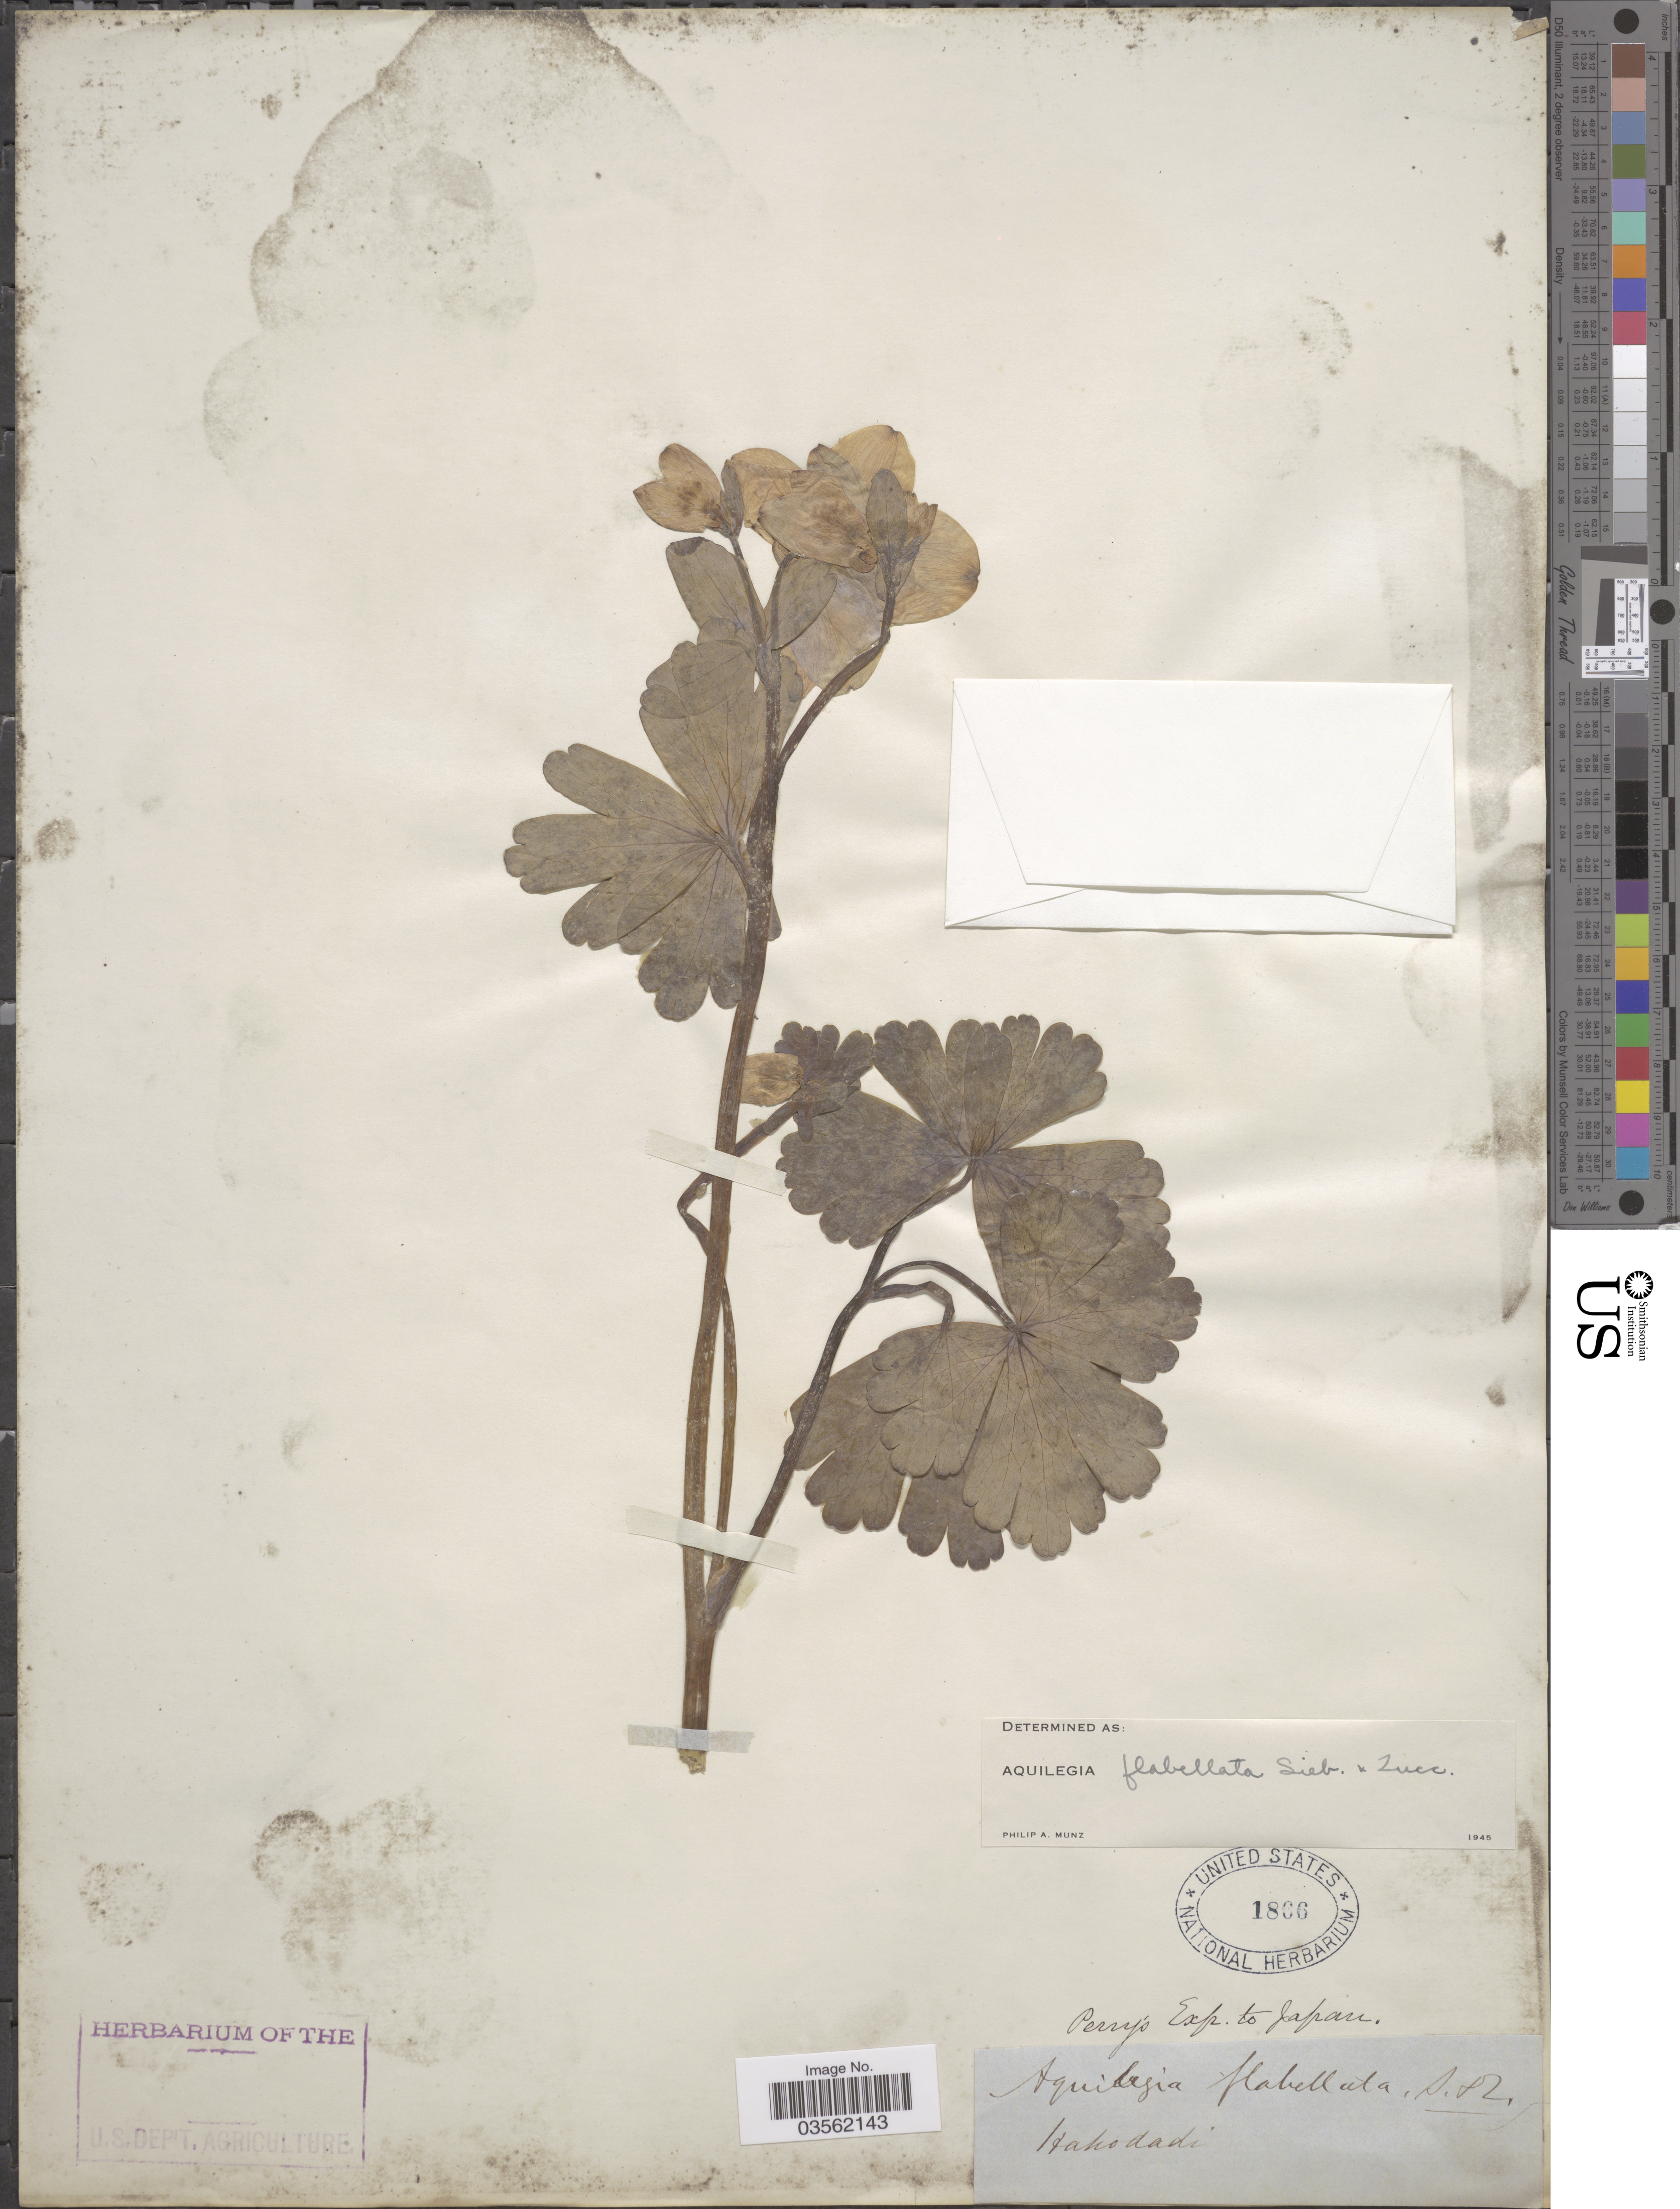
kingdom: Plantae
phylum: Tracheophyta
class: Magnoliopsida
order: Ranunculales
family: Ranunculaceae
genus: Aquilegia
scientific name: Aquilegia flabellata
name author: Siebold & Zucc.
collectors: -- Perry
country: Japan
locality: Hakodadi.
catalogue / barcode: US 1866